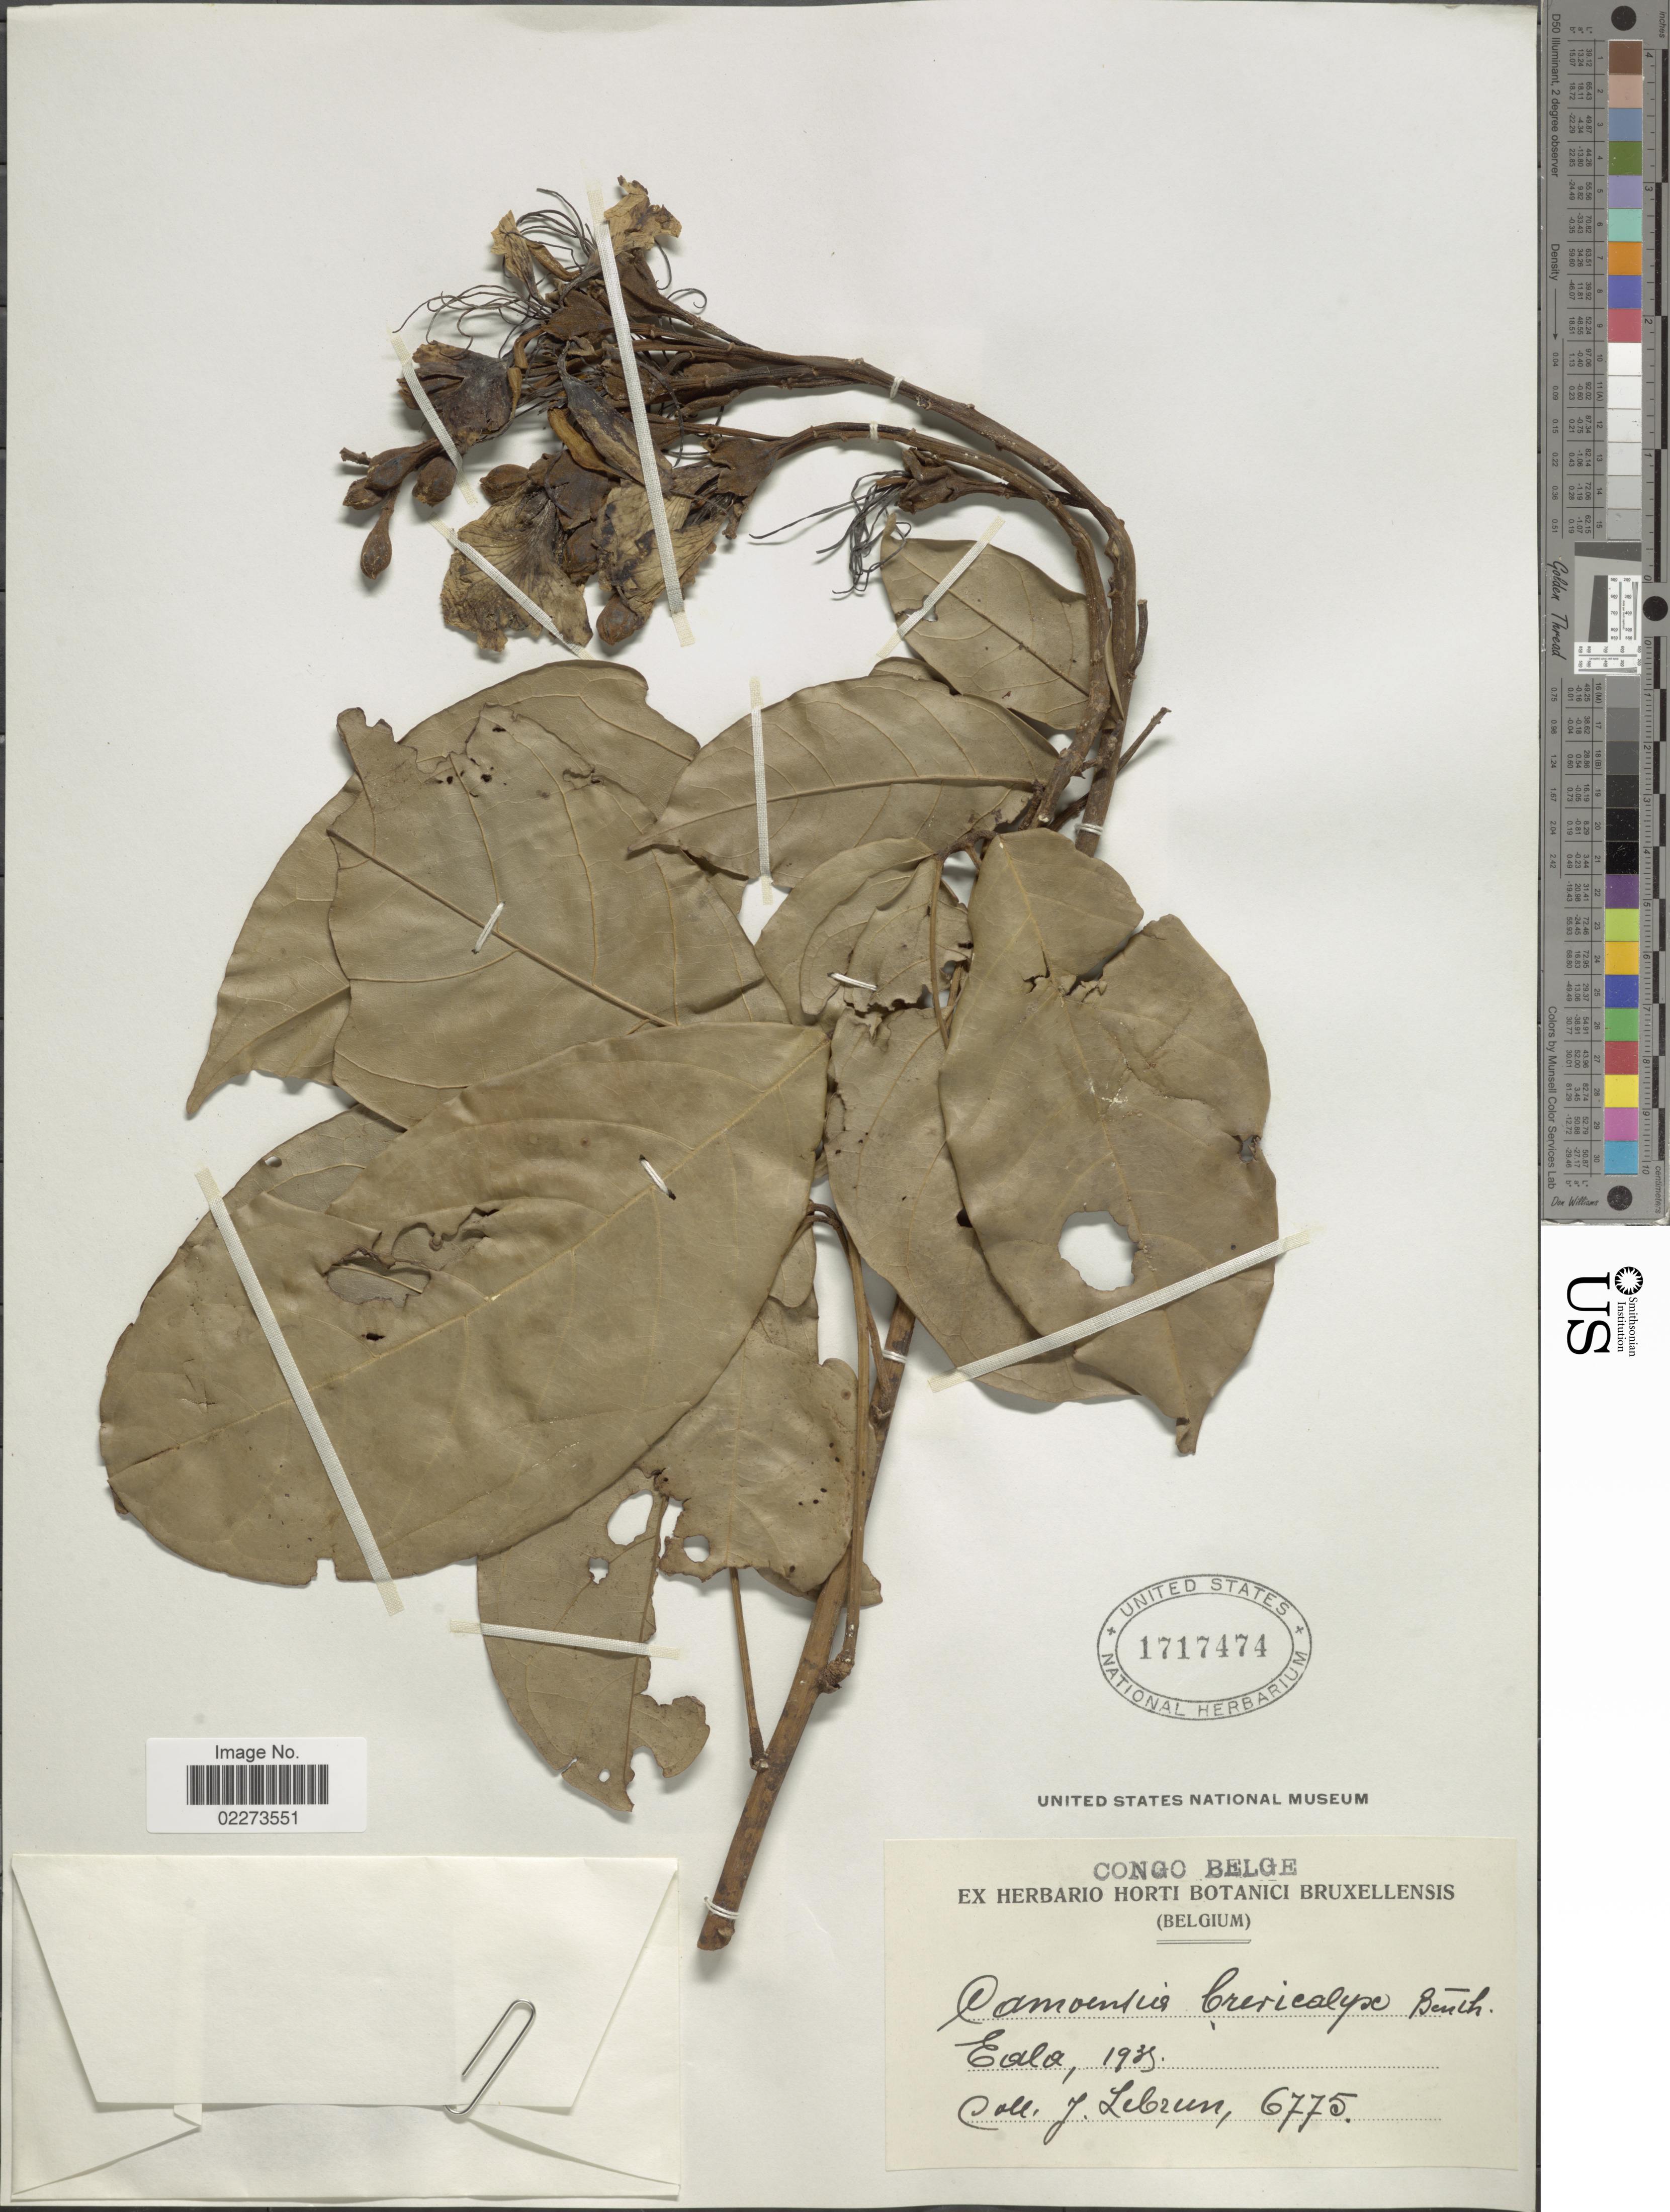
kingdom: Plantae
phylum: Tracheophyta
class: Magnoliopsida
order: Fabales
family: Fabaceae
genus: Camoensia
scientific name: Camoensia brevicalyx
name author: Benth.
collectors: J. A. Lebrun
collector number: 6775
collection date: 1938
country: Congo, Democratic Republic of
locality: Congo Belge, Eala.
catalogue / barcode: US 1717474